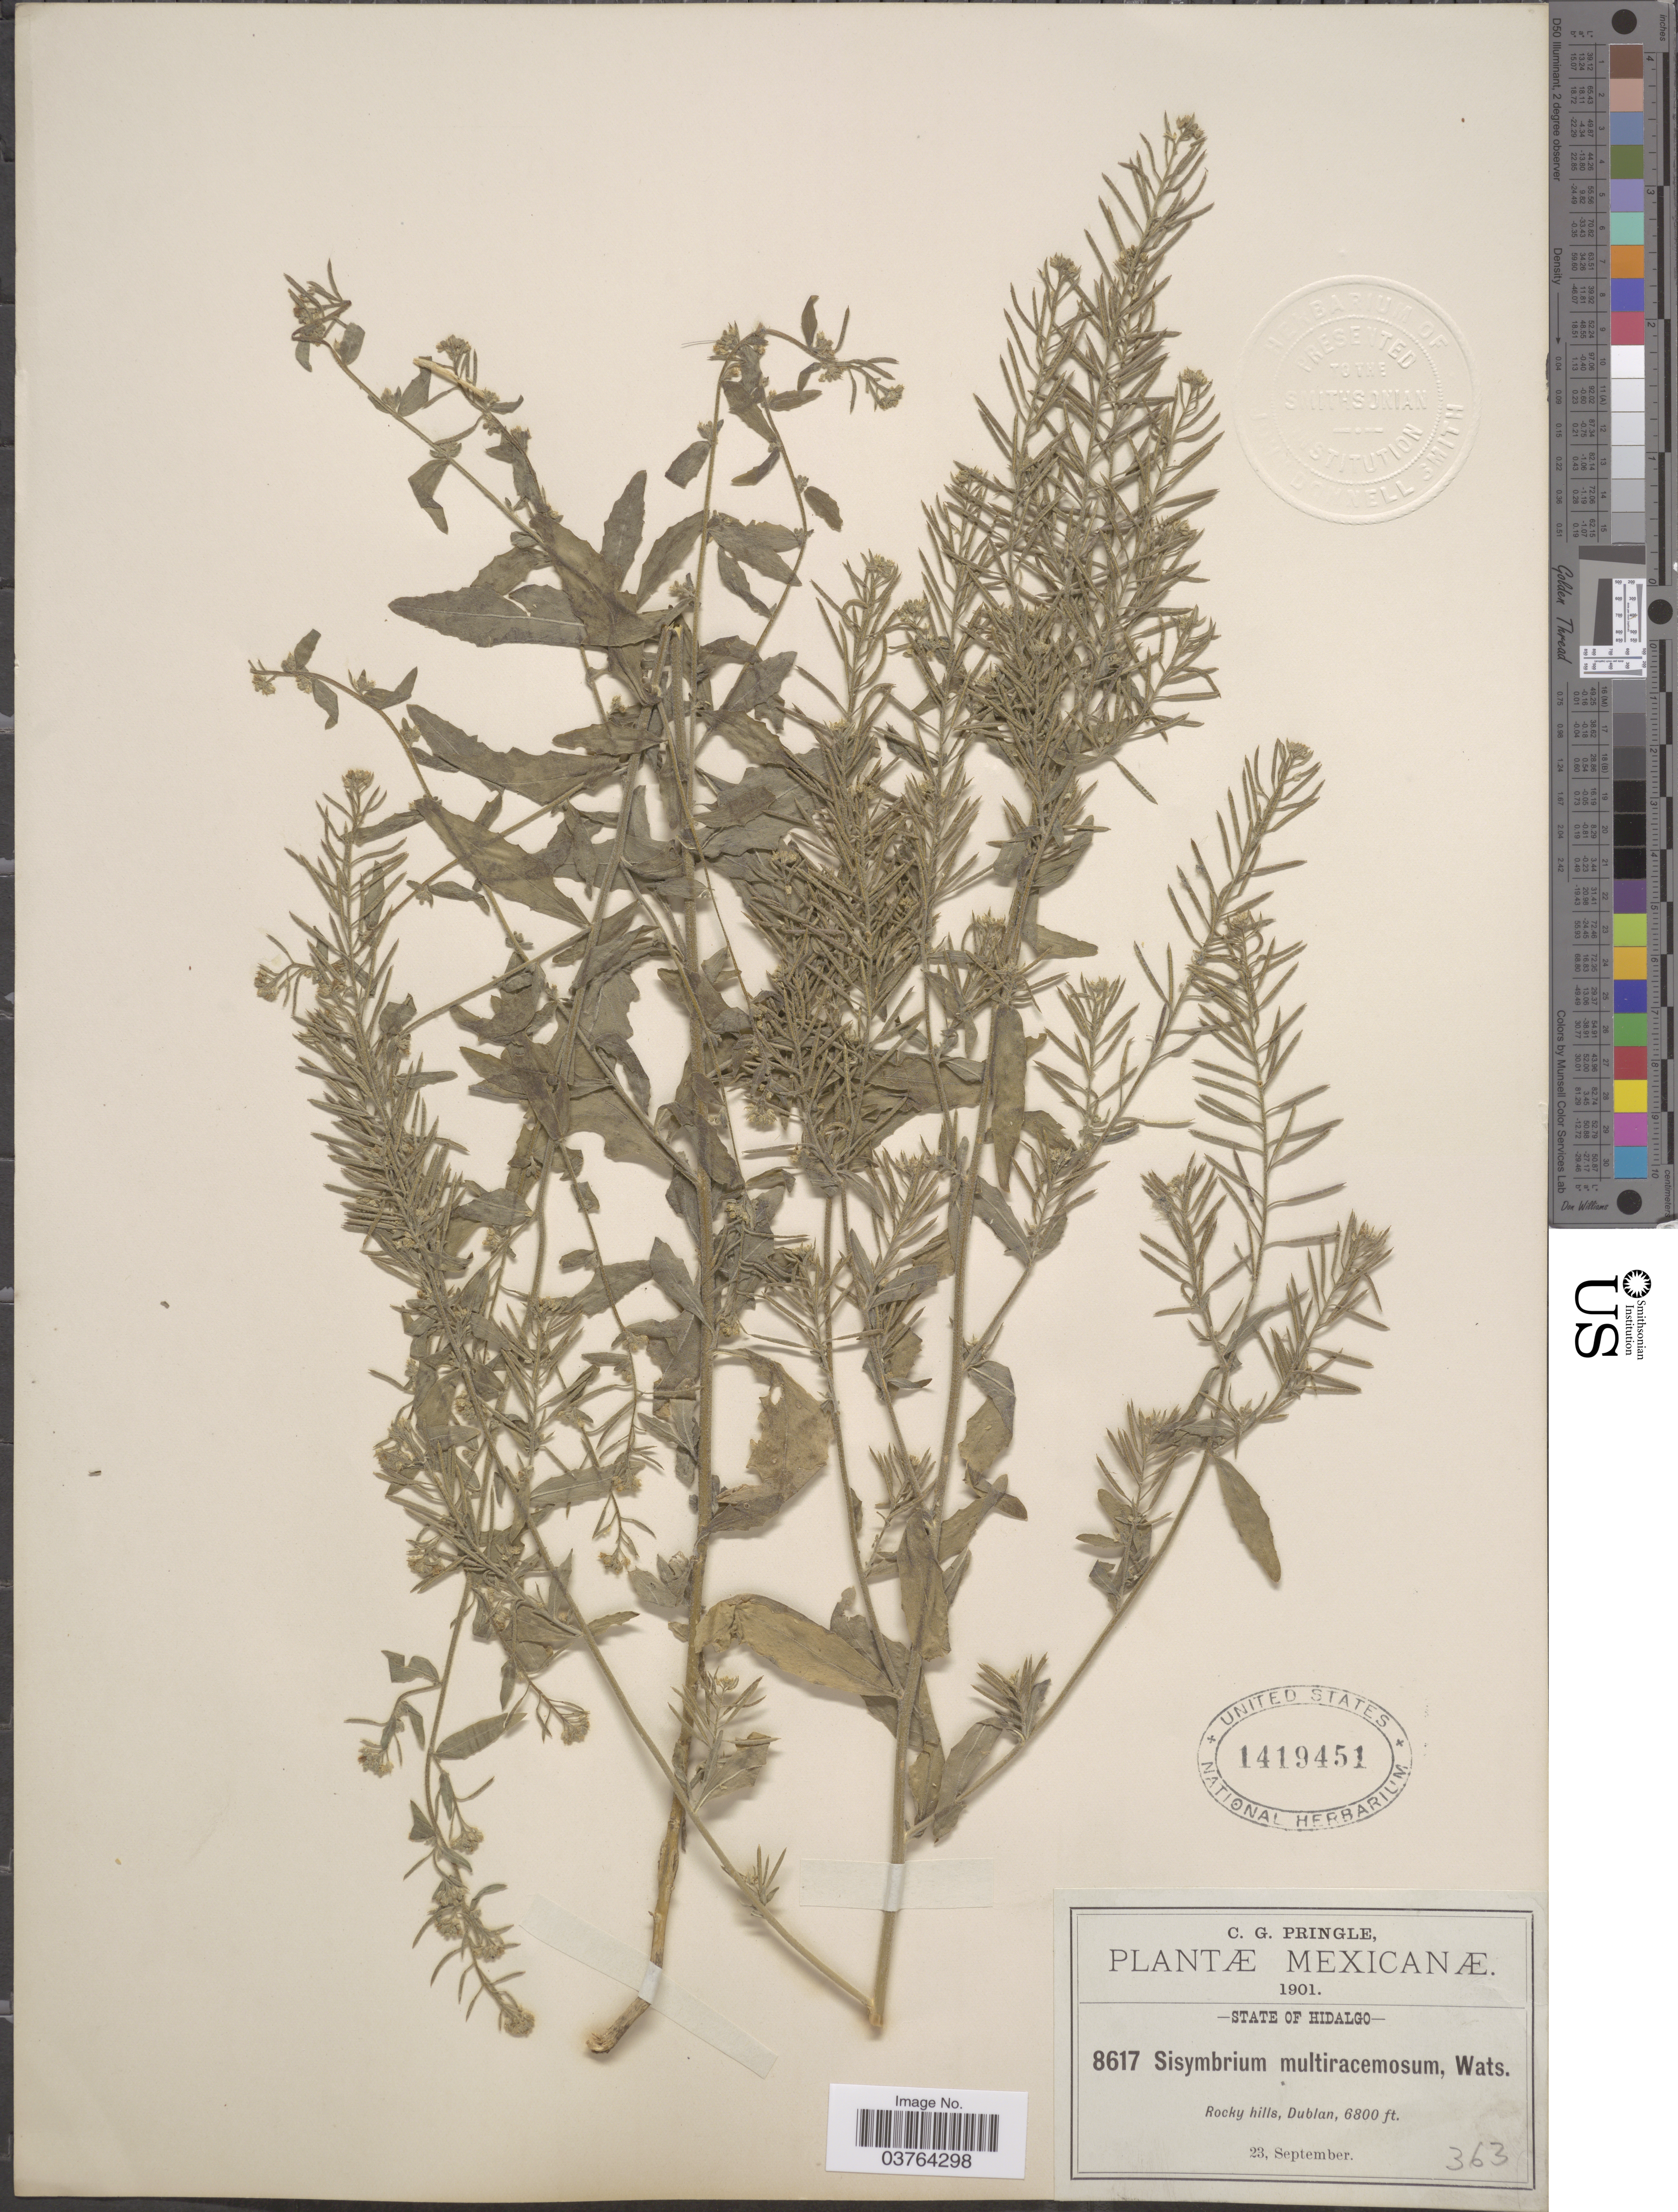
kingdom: Plantae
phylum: Tracheophyta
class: Magnoliopsida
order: Brassicales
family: Brassicaceae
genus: Halimolobos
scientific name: Halimolobos multiracemosus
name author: Rollins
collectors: C. G. Pringle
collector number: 8617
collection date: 1901-09-23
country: Mexico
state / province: Hidalgo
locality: Mexicanæ. Rocky hills, Dublan.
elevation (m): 2073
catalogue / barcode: US 1419451